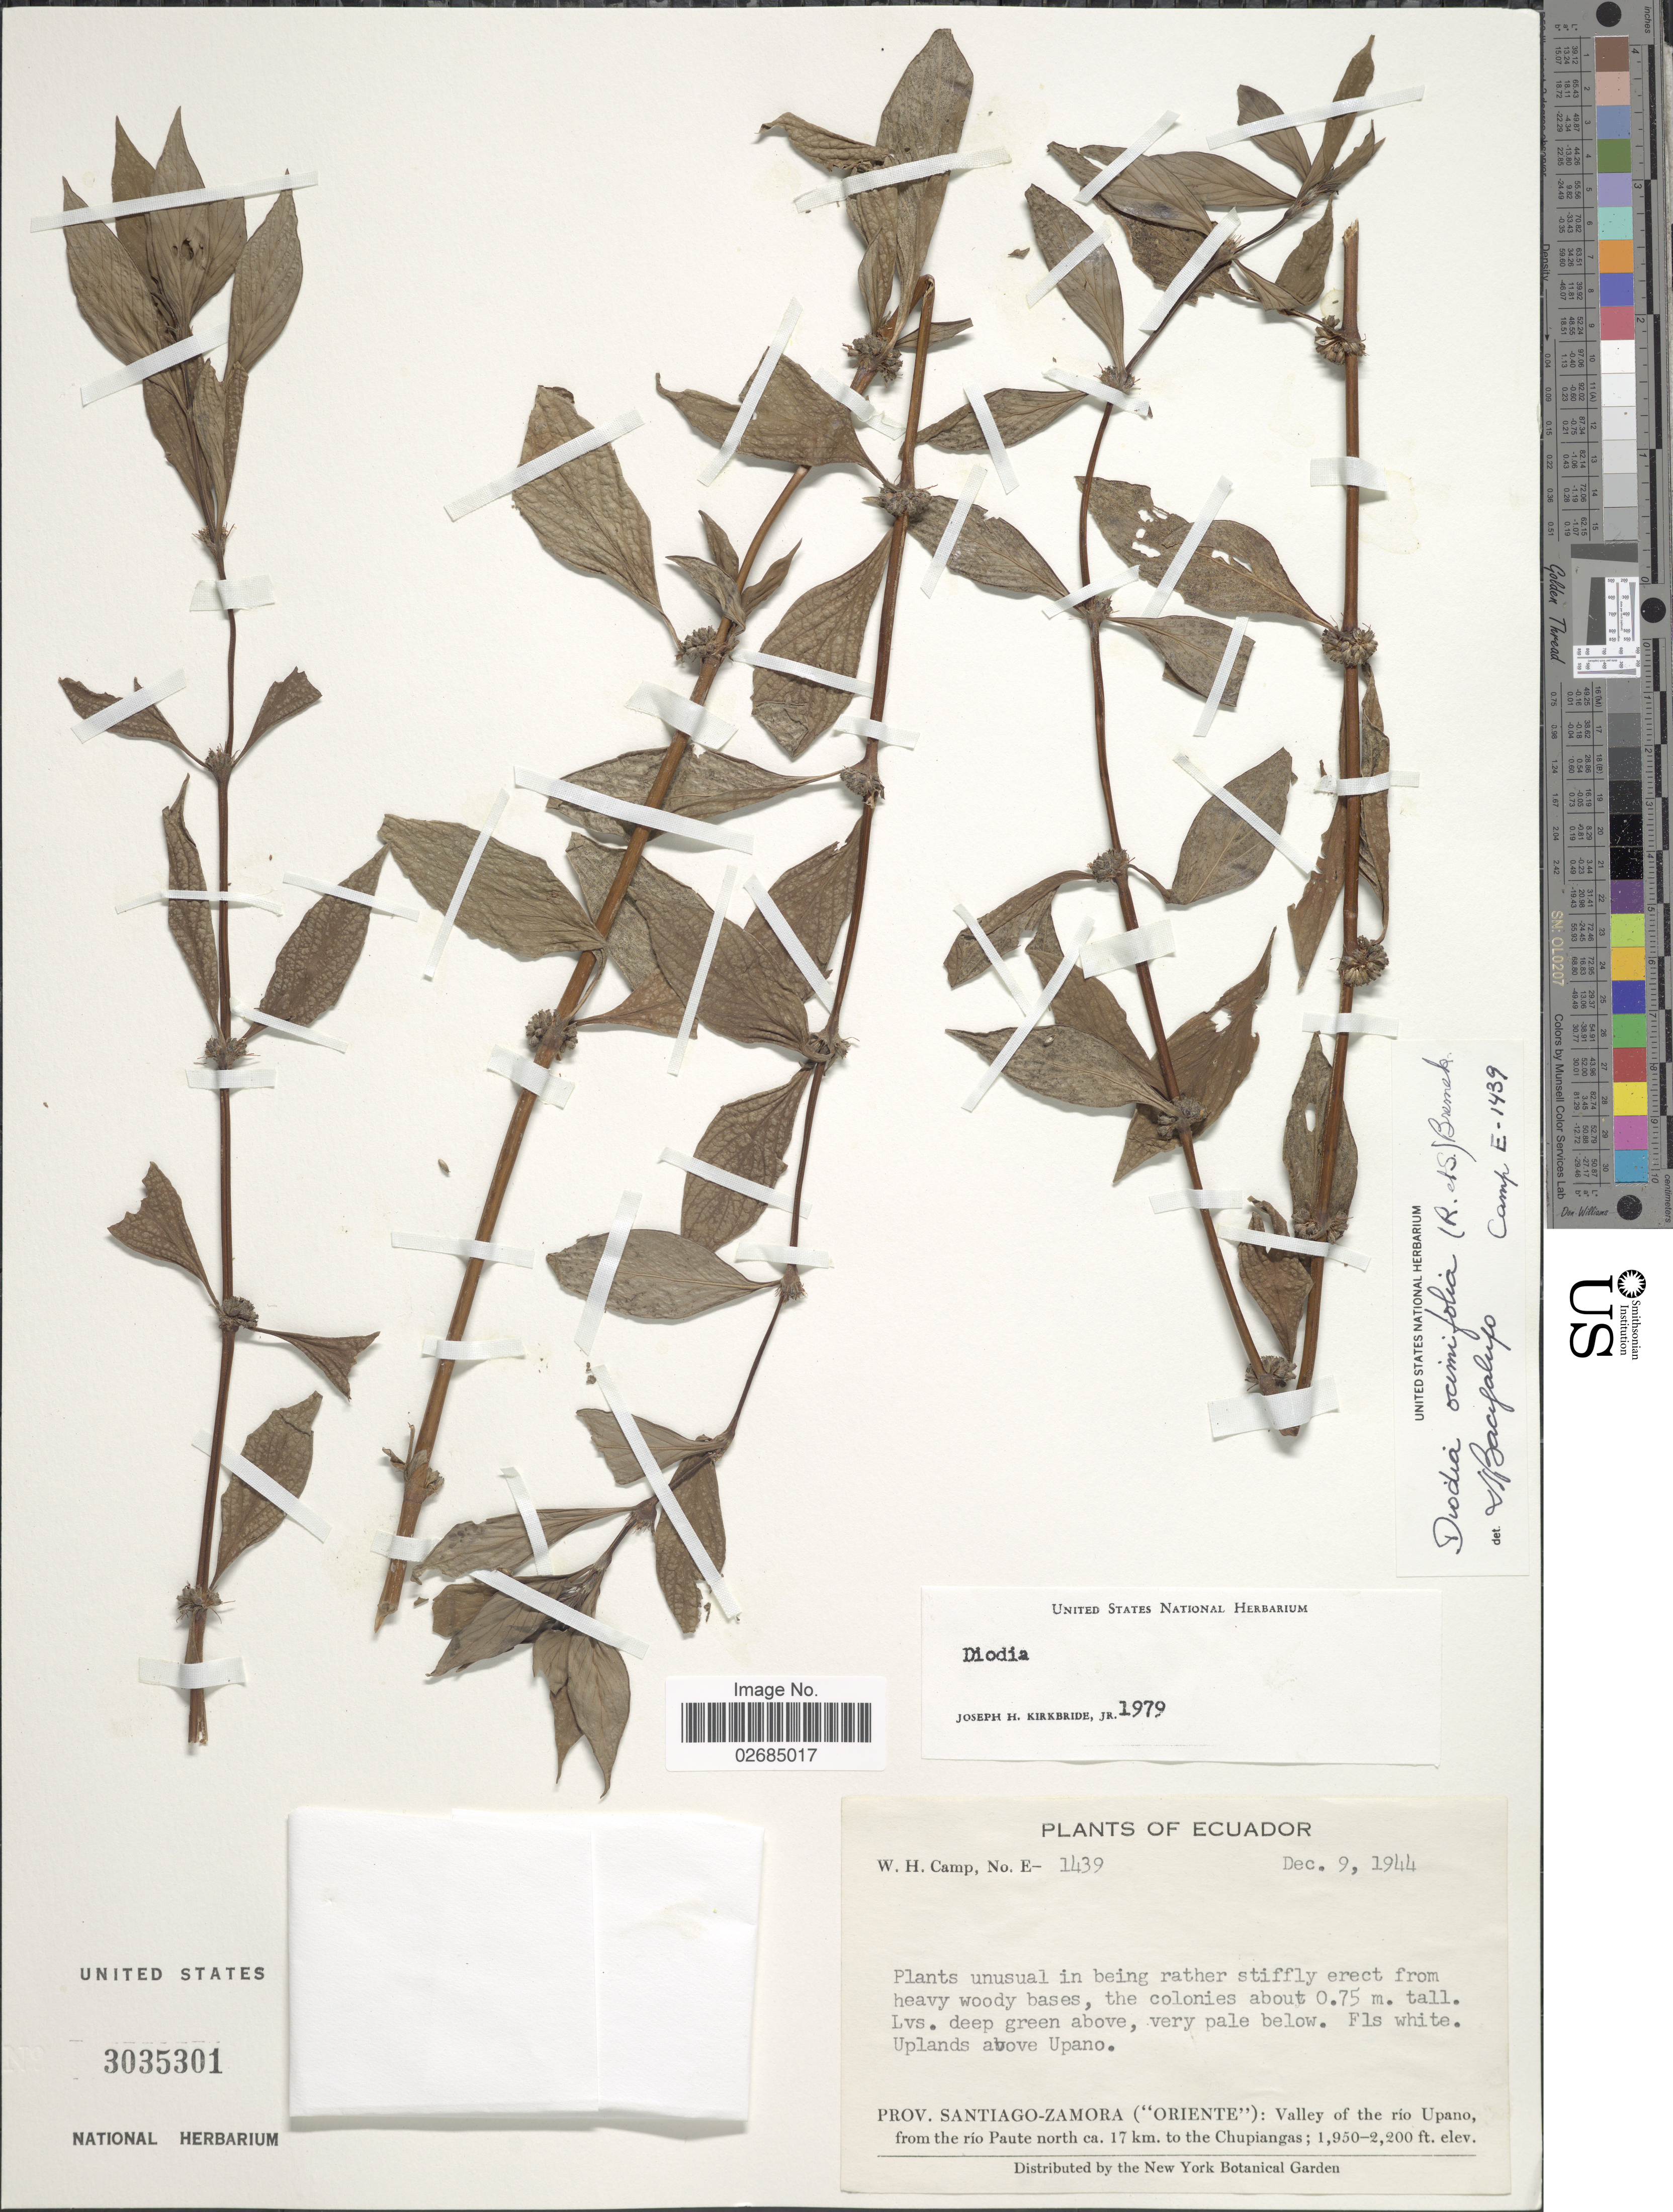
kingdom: Plantae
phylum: Tracheophyta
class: Magnoliopsida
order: Gentianales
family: Rubiaceae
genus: Borreria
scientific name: Borreria ocymifolia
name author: (Roem. & Schult.) Bacigalupo & E.L. Cabral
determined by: Kirkbride, J. H.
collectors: W. H. Camp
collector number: E-1439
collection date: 1944-12-09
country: Ecuador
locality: Uplands above Upano. Prov. Santiago-Zamora ("Oriente"): Valley of the río Upano, from the río Paute north ca. 17 km. to the Chupiangas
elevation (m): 594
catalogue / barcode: US 3035301